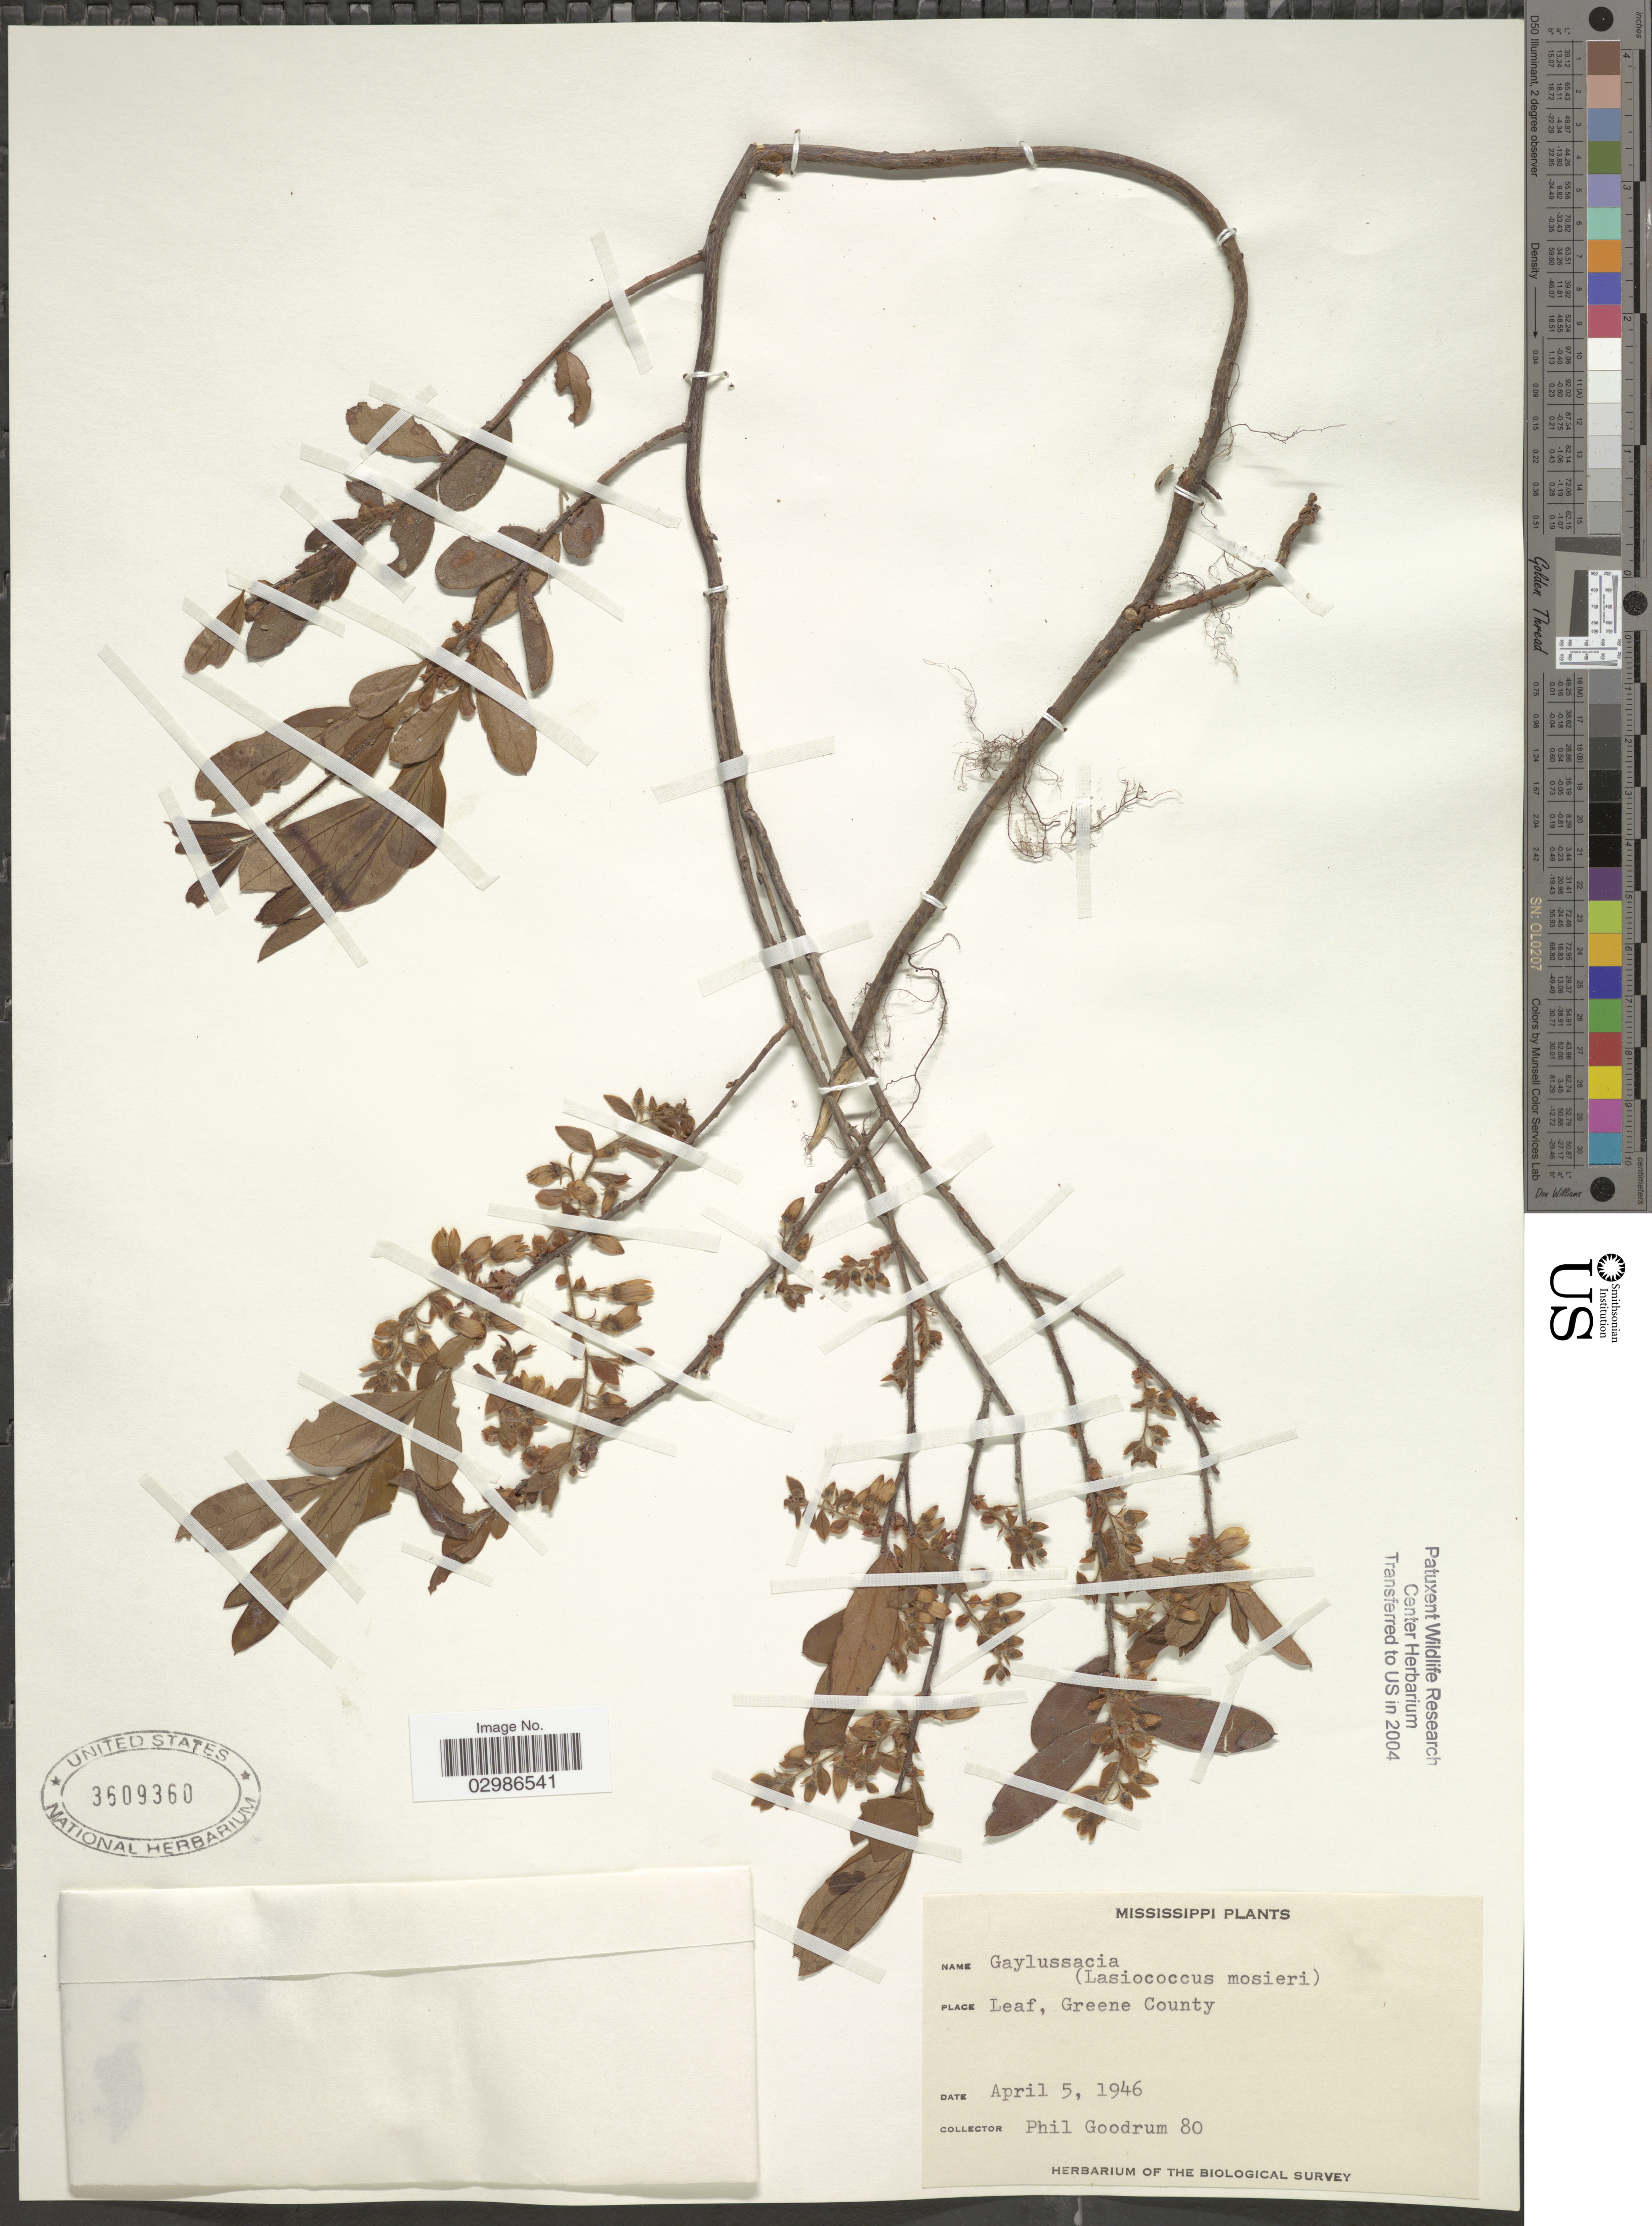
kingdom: Plantae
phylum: Tracheophyta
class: Magnoliopsida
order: Ericales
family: Ericaceae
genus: Gaylussacia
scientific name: Gaylussacia mosieri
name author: Small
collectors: P. Goodrum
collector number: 80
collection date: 1946-04-05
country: United States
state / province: Mississippi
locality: Leaf, Greene County.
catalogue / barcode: US 3609360